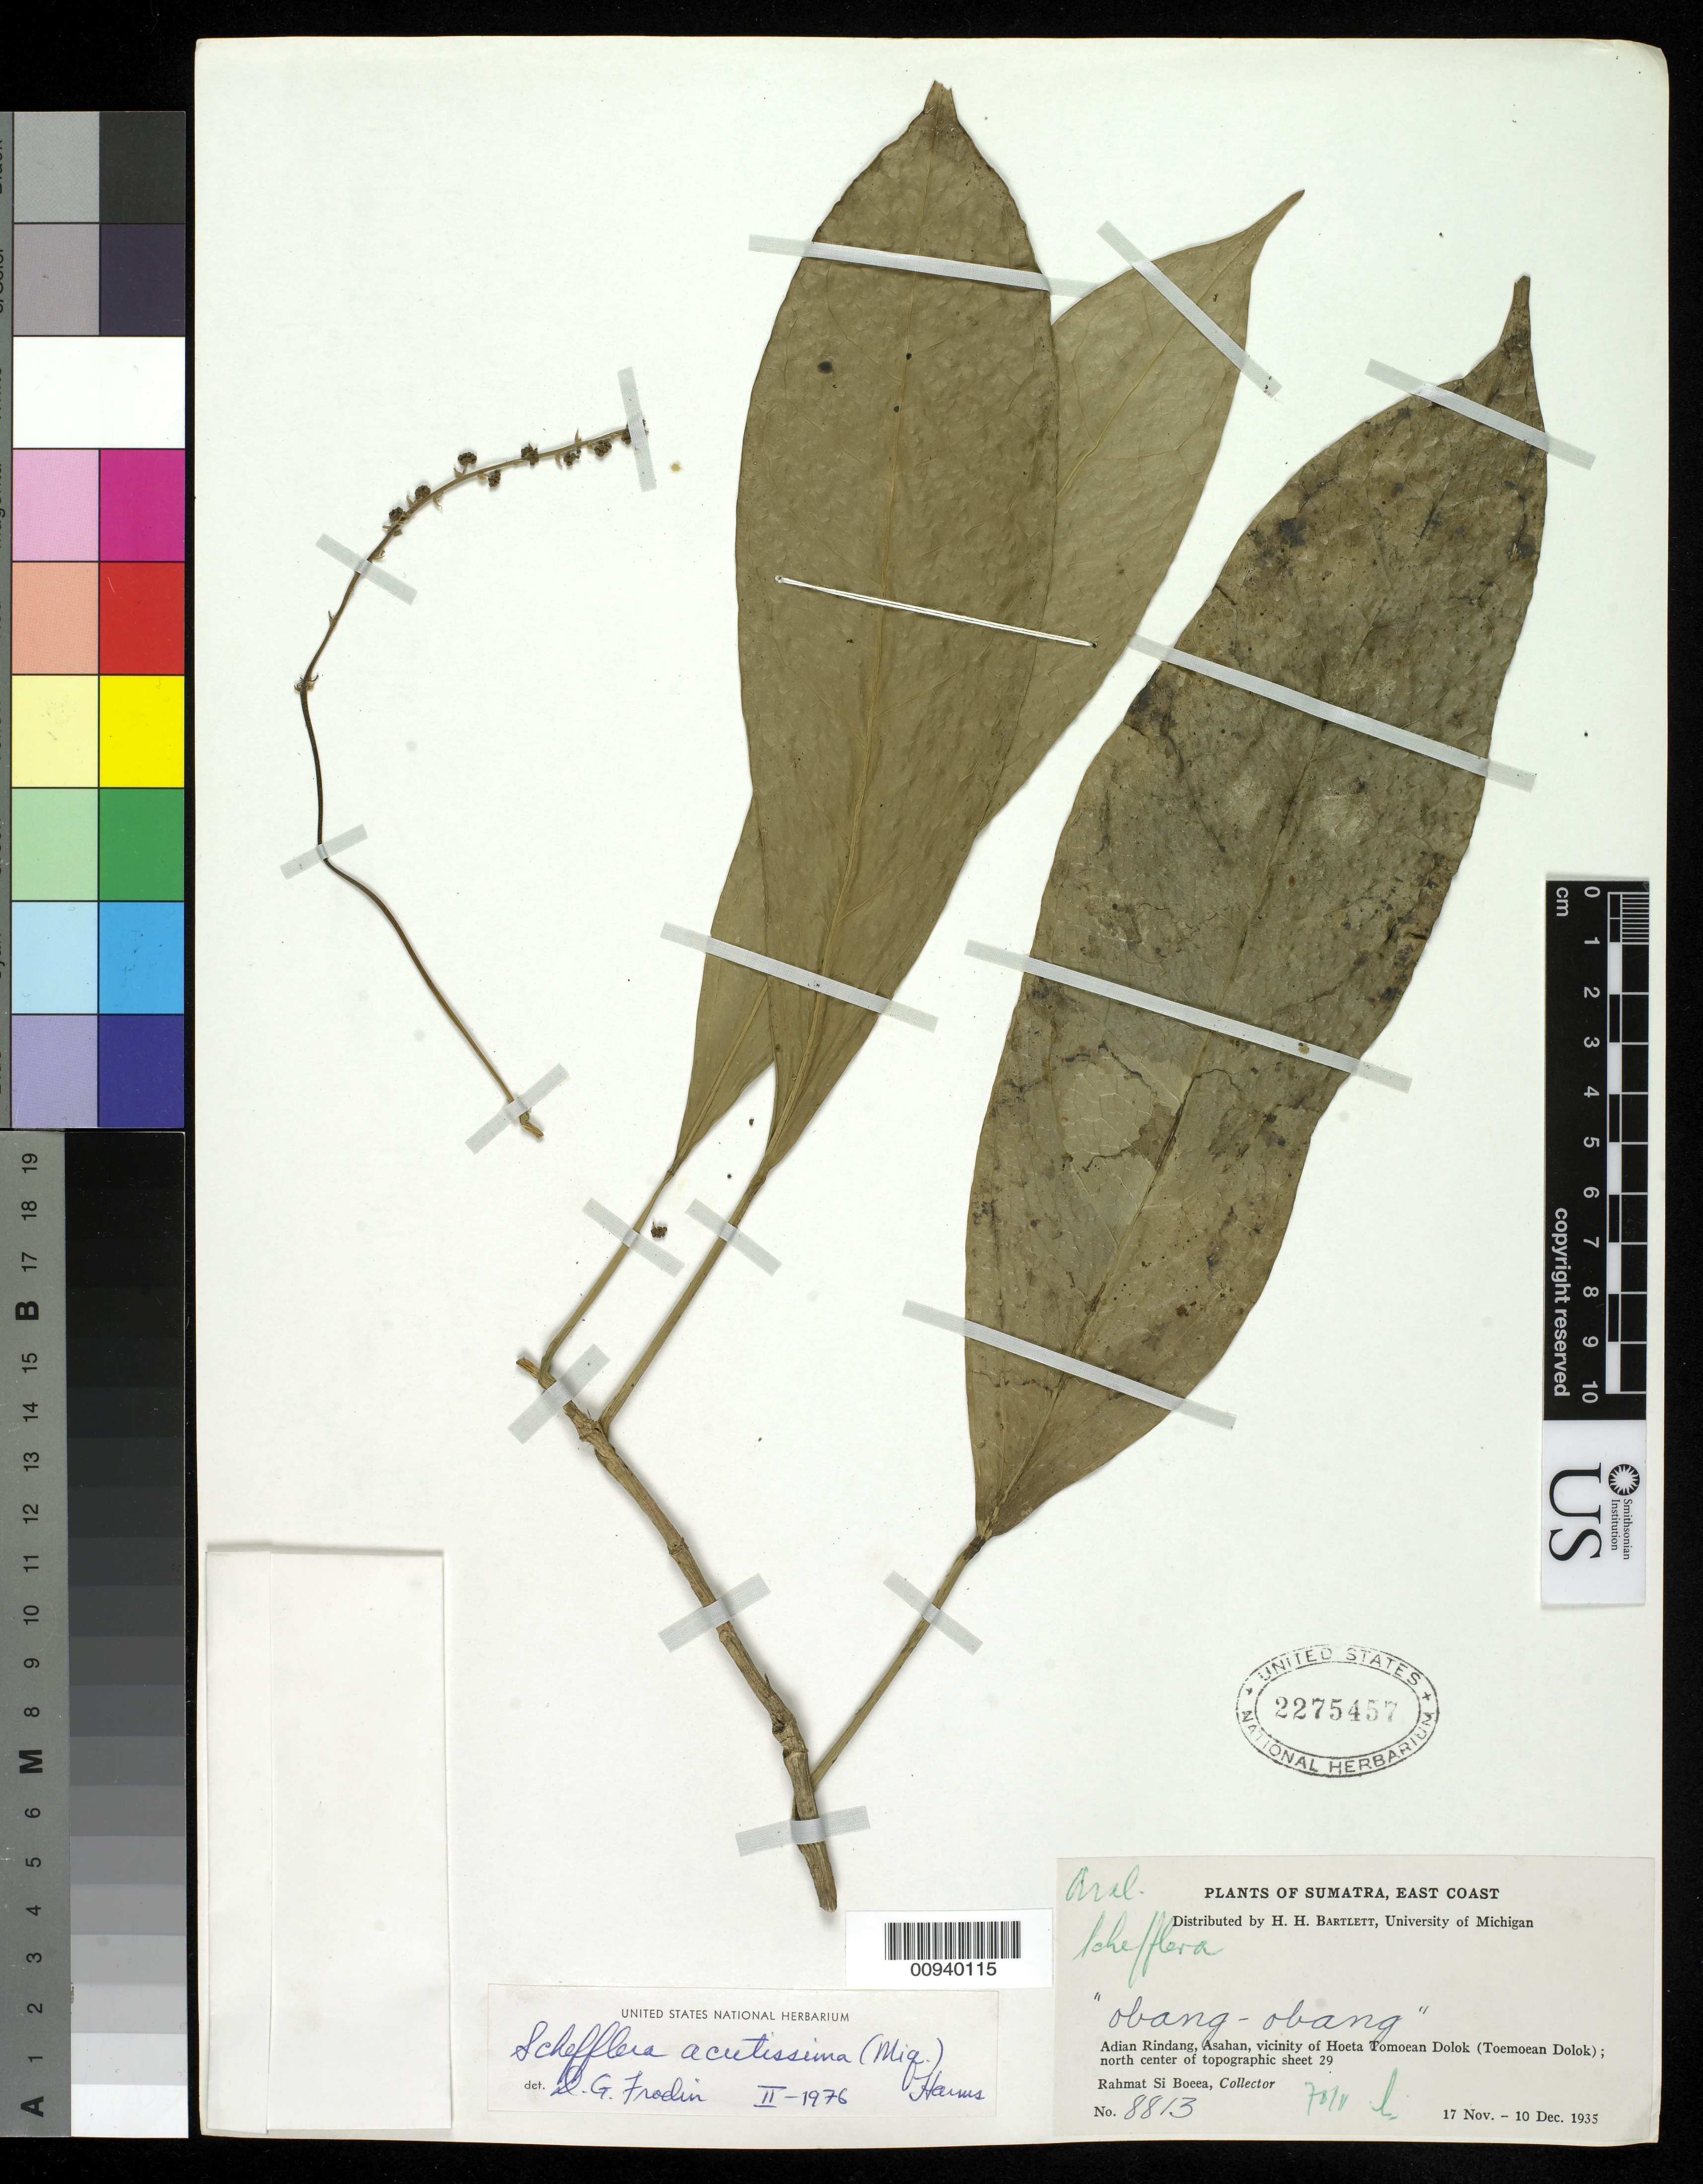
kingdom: Plantae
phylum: Tracheophyta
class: Magnoliopsida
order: Apiales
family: Araliaceae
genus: Heptapleurum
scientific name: Heptapleurum acutissimum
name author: (Miq.) Seem.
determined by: Wagner, W. L., (BOT), Smithsonian Institution - National Museum of Natural History (UNITED STATES)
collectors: Rahmat Si Boeea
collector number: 8813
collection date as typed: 17 Nov 1935 to 10 Dec 1935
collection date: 1935-11-17/1935-12-10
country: Indonesia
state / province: Sumatra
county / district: Aceh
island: Sumatra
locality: Adian Rindang, Asahan, vicinity of Hoeta Tomoean Dolok (Toemoean Dolok)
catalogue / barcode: US 2275457